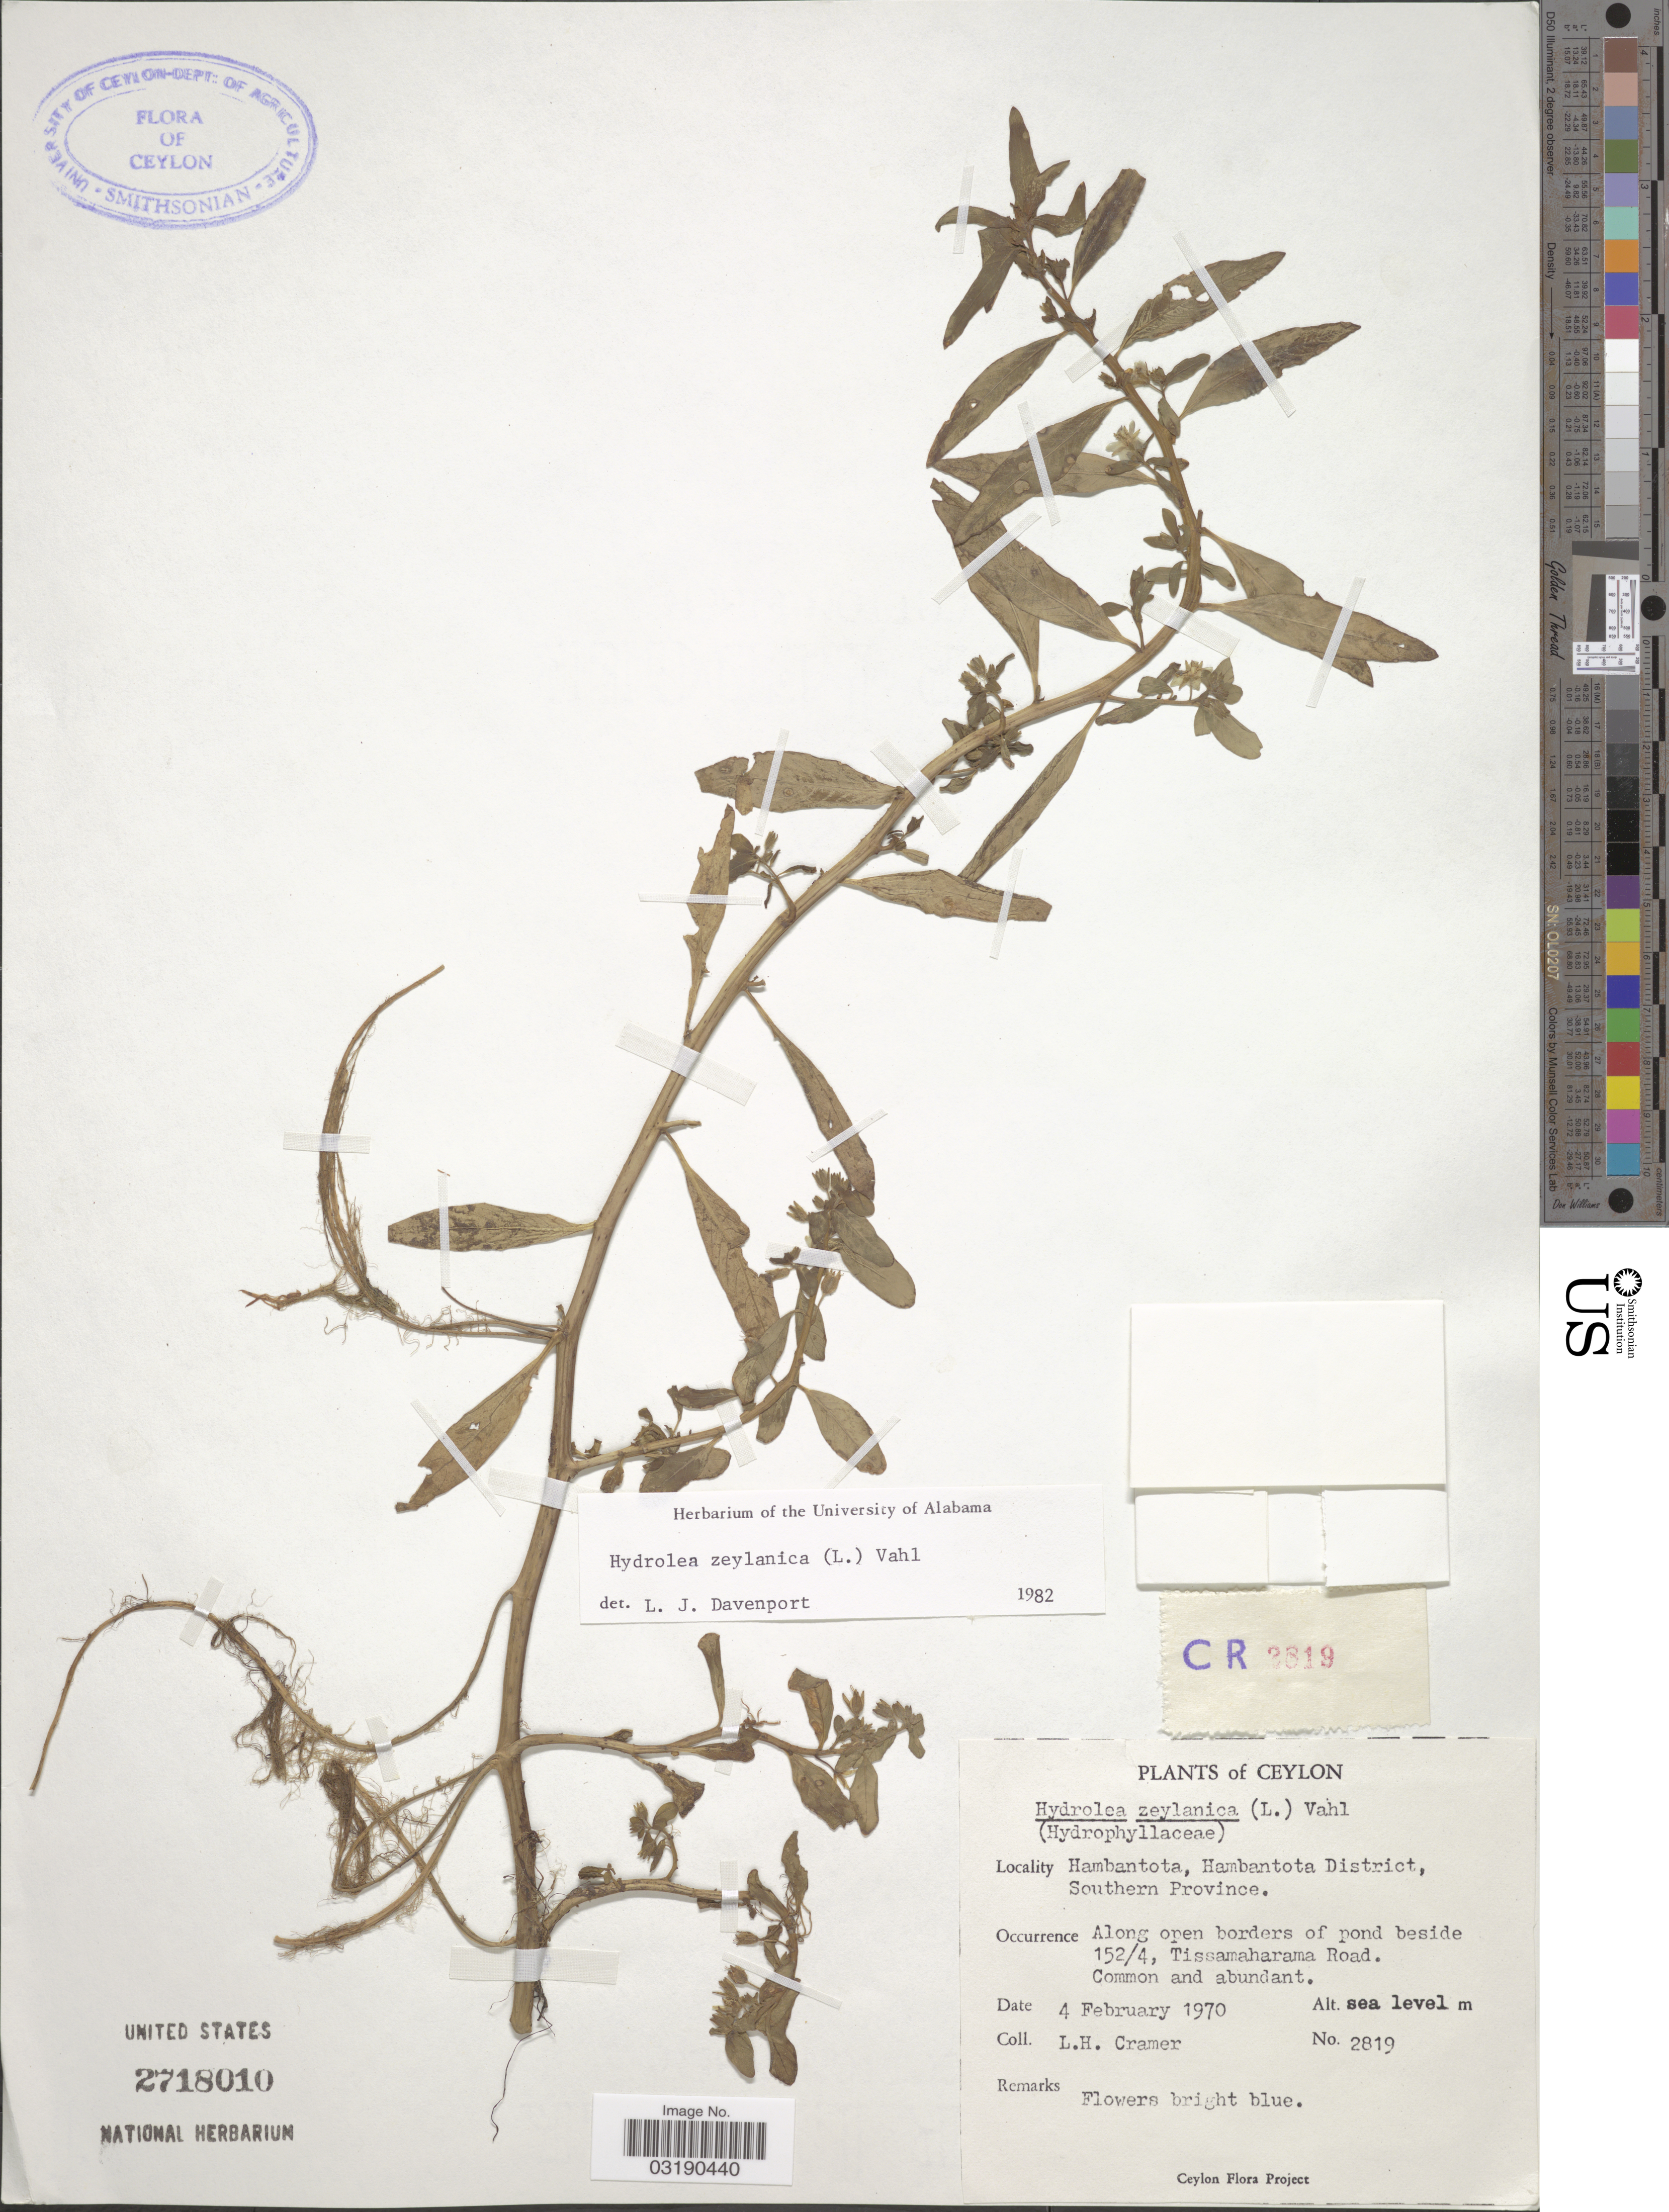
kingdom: Plantae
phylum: Tracheophyta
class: Magnoliopsida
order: Solanales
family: Hydroleaceae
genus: Hydrolea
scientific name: Hydrolea zeylanica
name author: (L.) Vahl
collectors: L. H. Cramer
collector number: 2819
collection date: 1970-02-04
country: Sri Lanka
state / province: Southern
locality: Ceylon. Hambantota, Hambantota District, Southern Province. Along open borders of pond beside 152/4, Tissamaharama Road.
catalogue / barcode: US 2718010